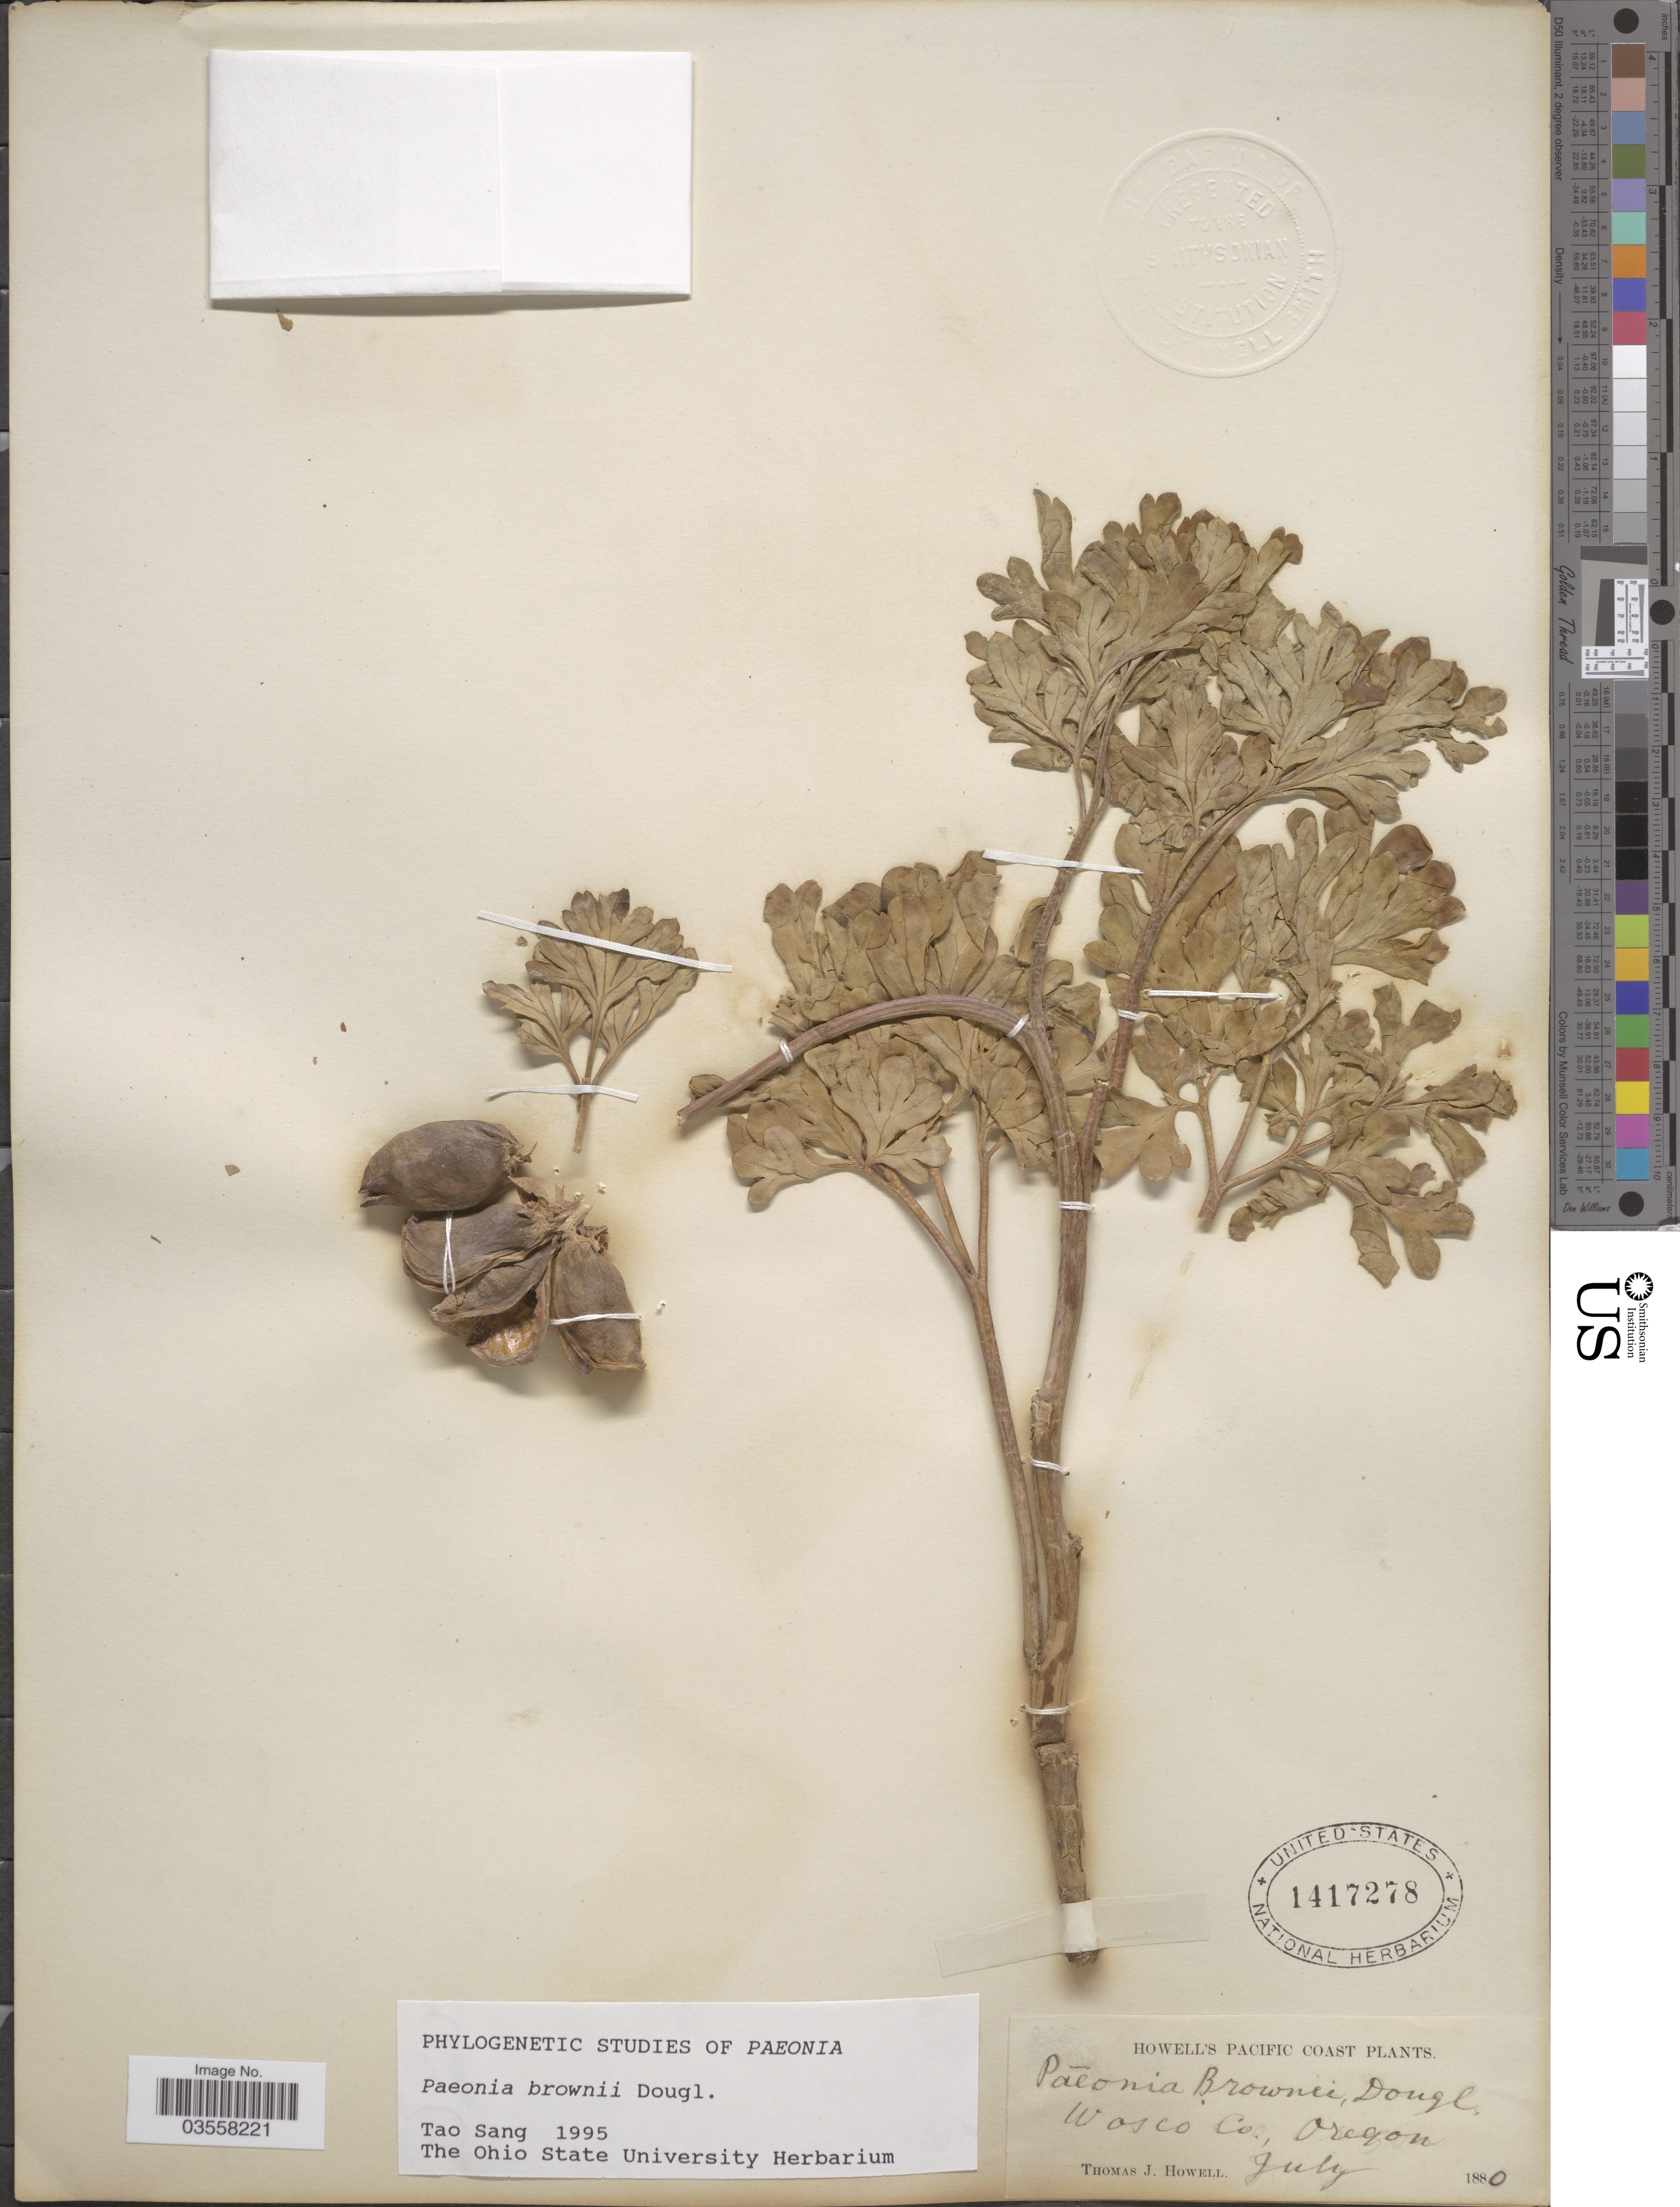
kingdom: Plantae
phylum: Tracheophyta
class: Magnoliopsida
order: Saxifragales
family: Paeoniaceae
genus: Paeonia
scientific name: Paeonia brownii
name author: Douglas ex Hook.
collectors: T. J. Howell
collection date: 1880-07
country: United States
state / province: Oregon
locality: Pacific Coast. Wosco Co.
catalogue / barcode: US 1417278